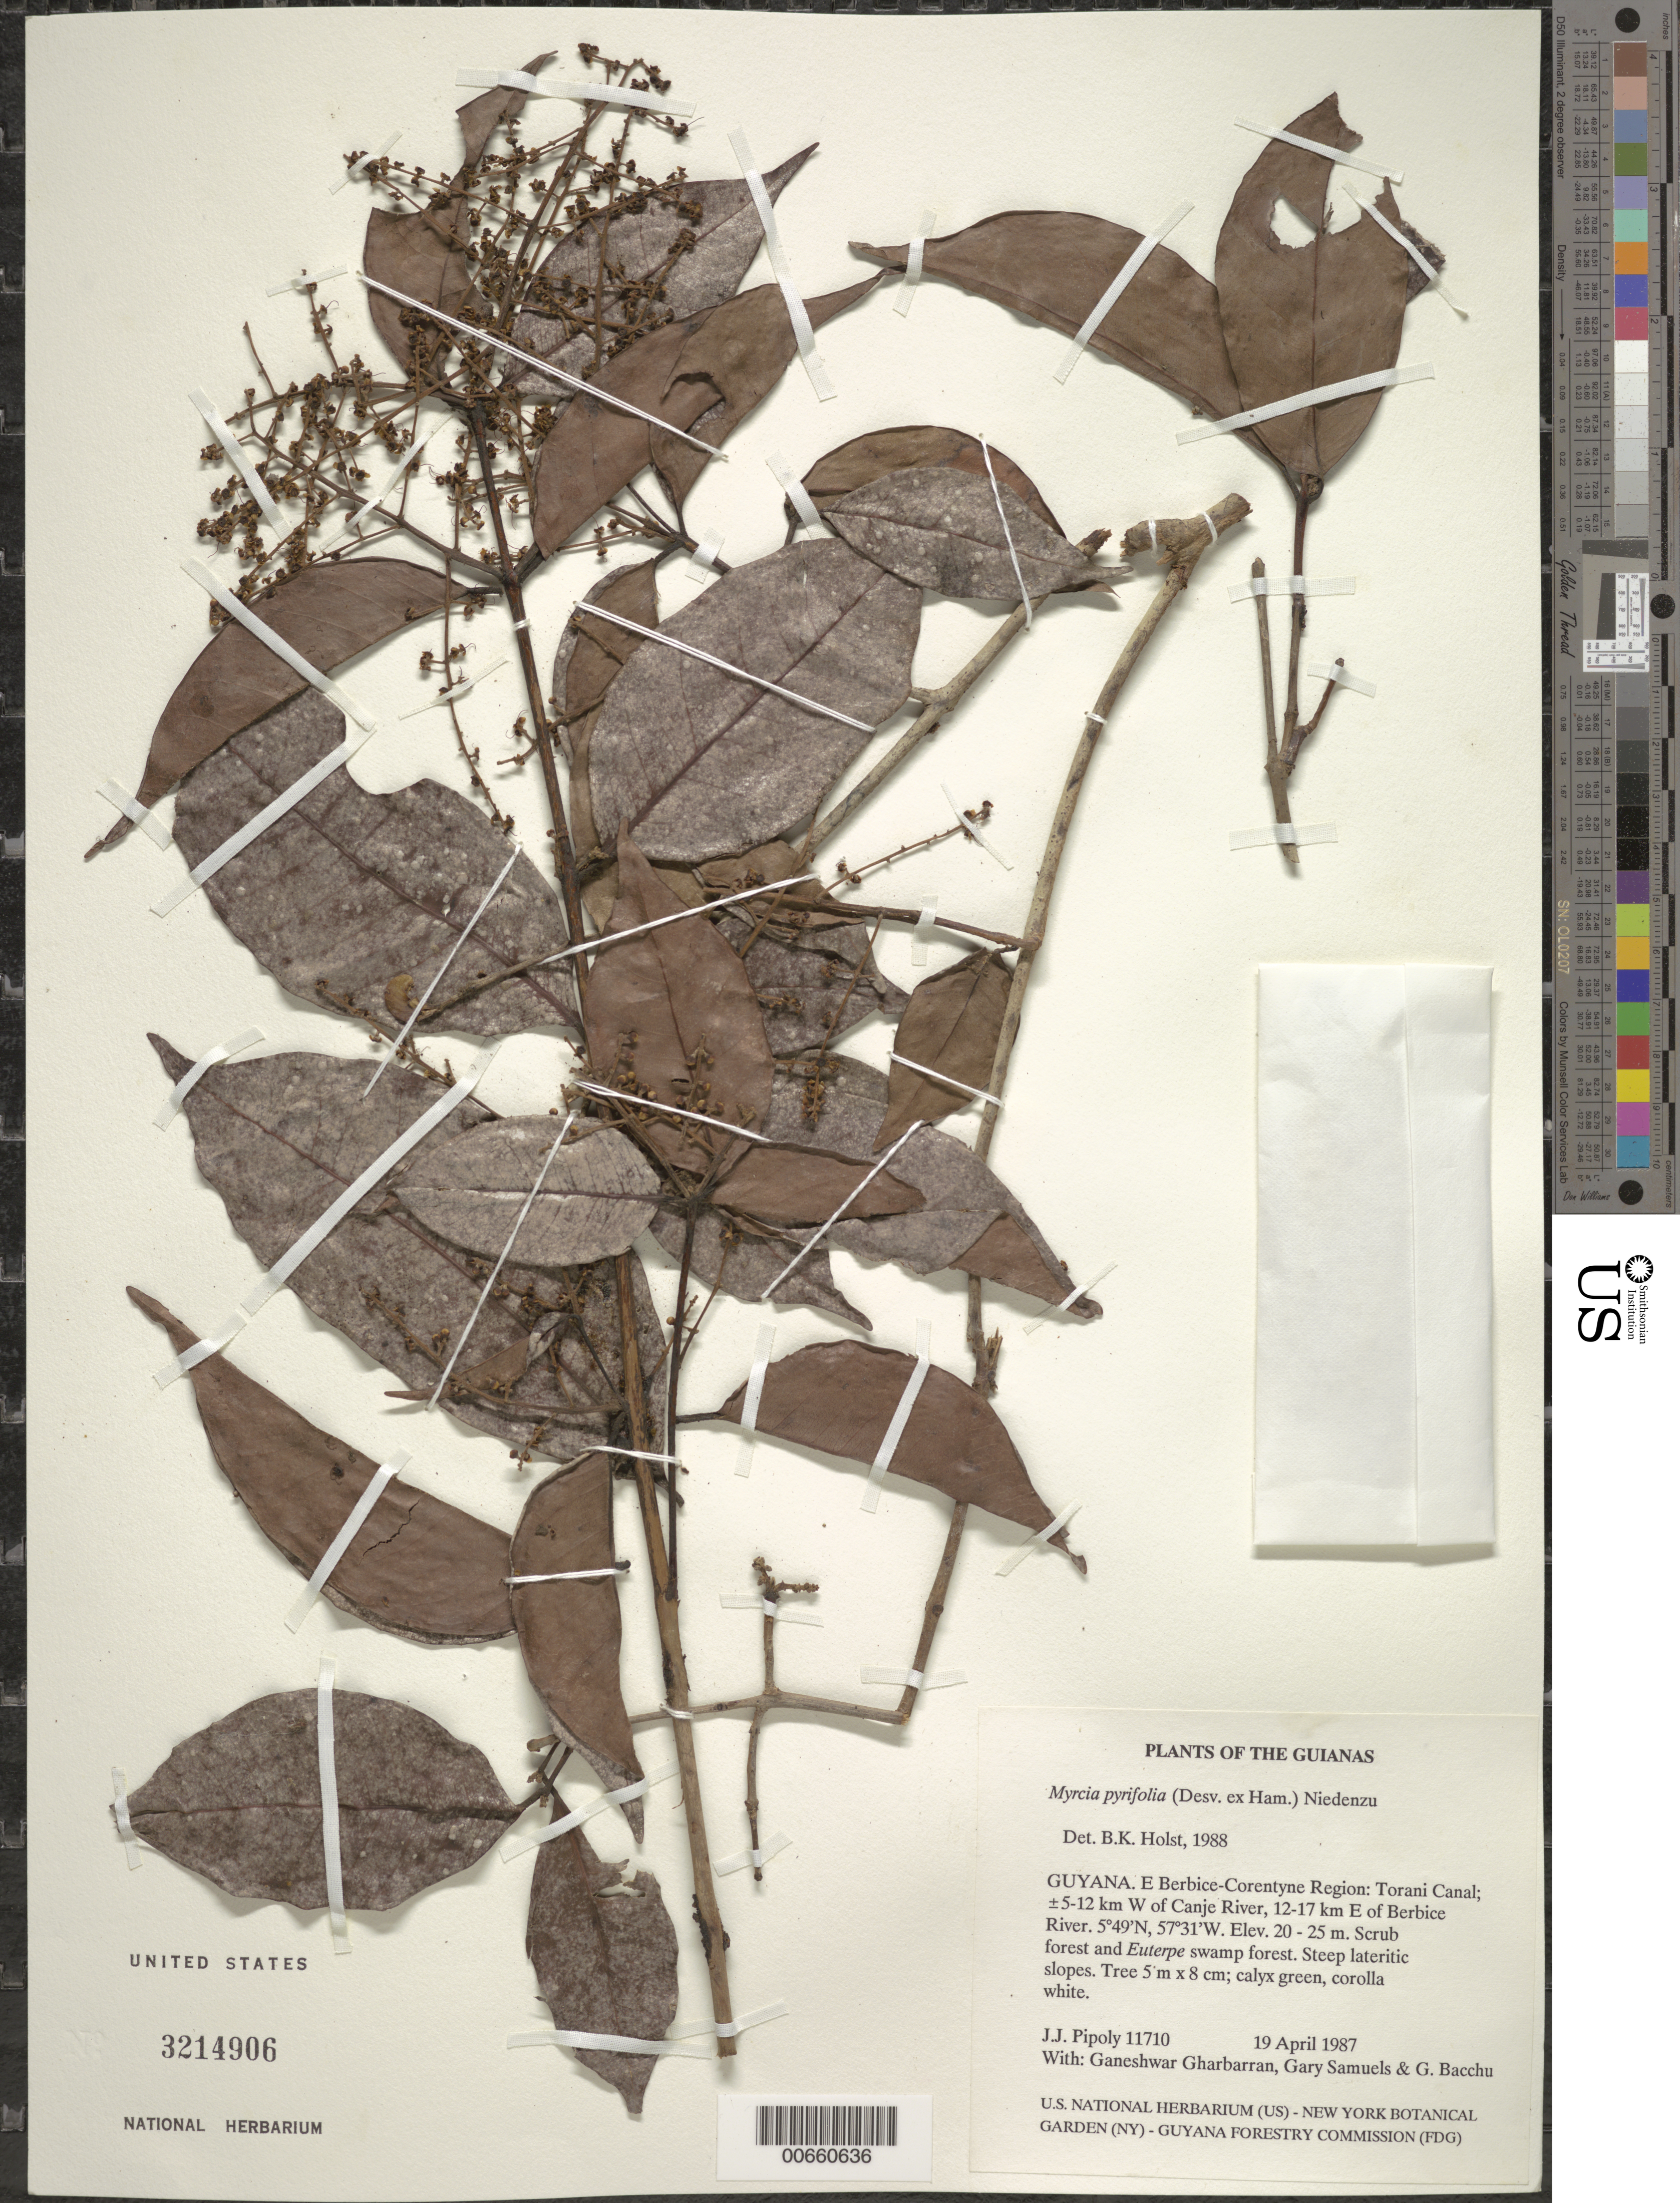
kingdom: Plantae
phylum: Tracheophyta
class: Magnoliopsida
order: Myrtales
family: Myrtaceae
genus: Myrcia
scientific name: Myrcia pyrifolia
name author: Nied.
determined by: Holst, Bruce K.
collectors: J. J. Pipoly, G. Gharbarran, G. Samuels & G. Bacchus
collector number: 11710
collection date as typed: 19 April 1987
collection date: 1987-04-19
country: Guyana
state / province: E. Berbice-Corentyne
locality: Torani Canal; ±5-12 km W of Canje River, 12-17 km E of Berbice River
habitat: Scrub forest and Euterpe Swamp forestSteep lateritic slopes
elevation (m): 20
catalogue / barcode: US 3214906